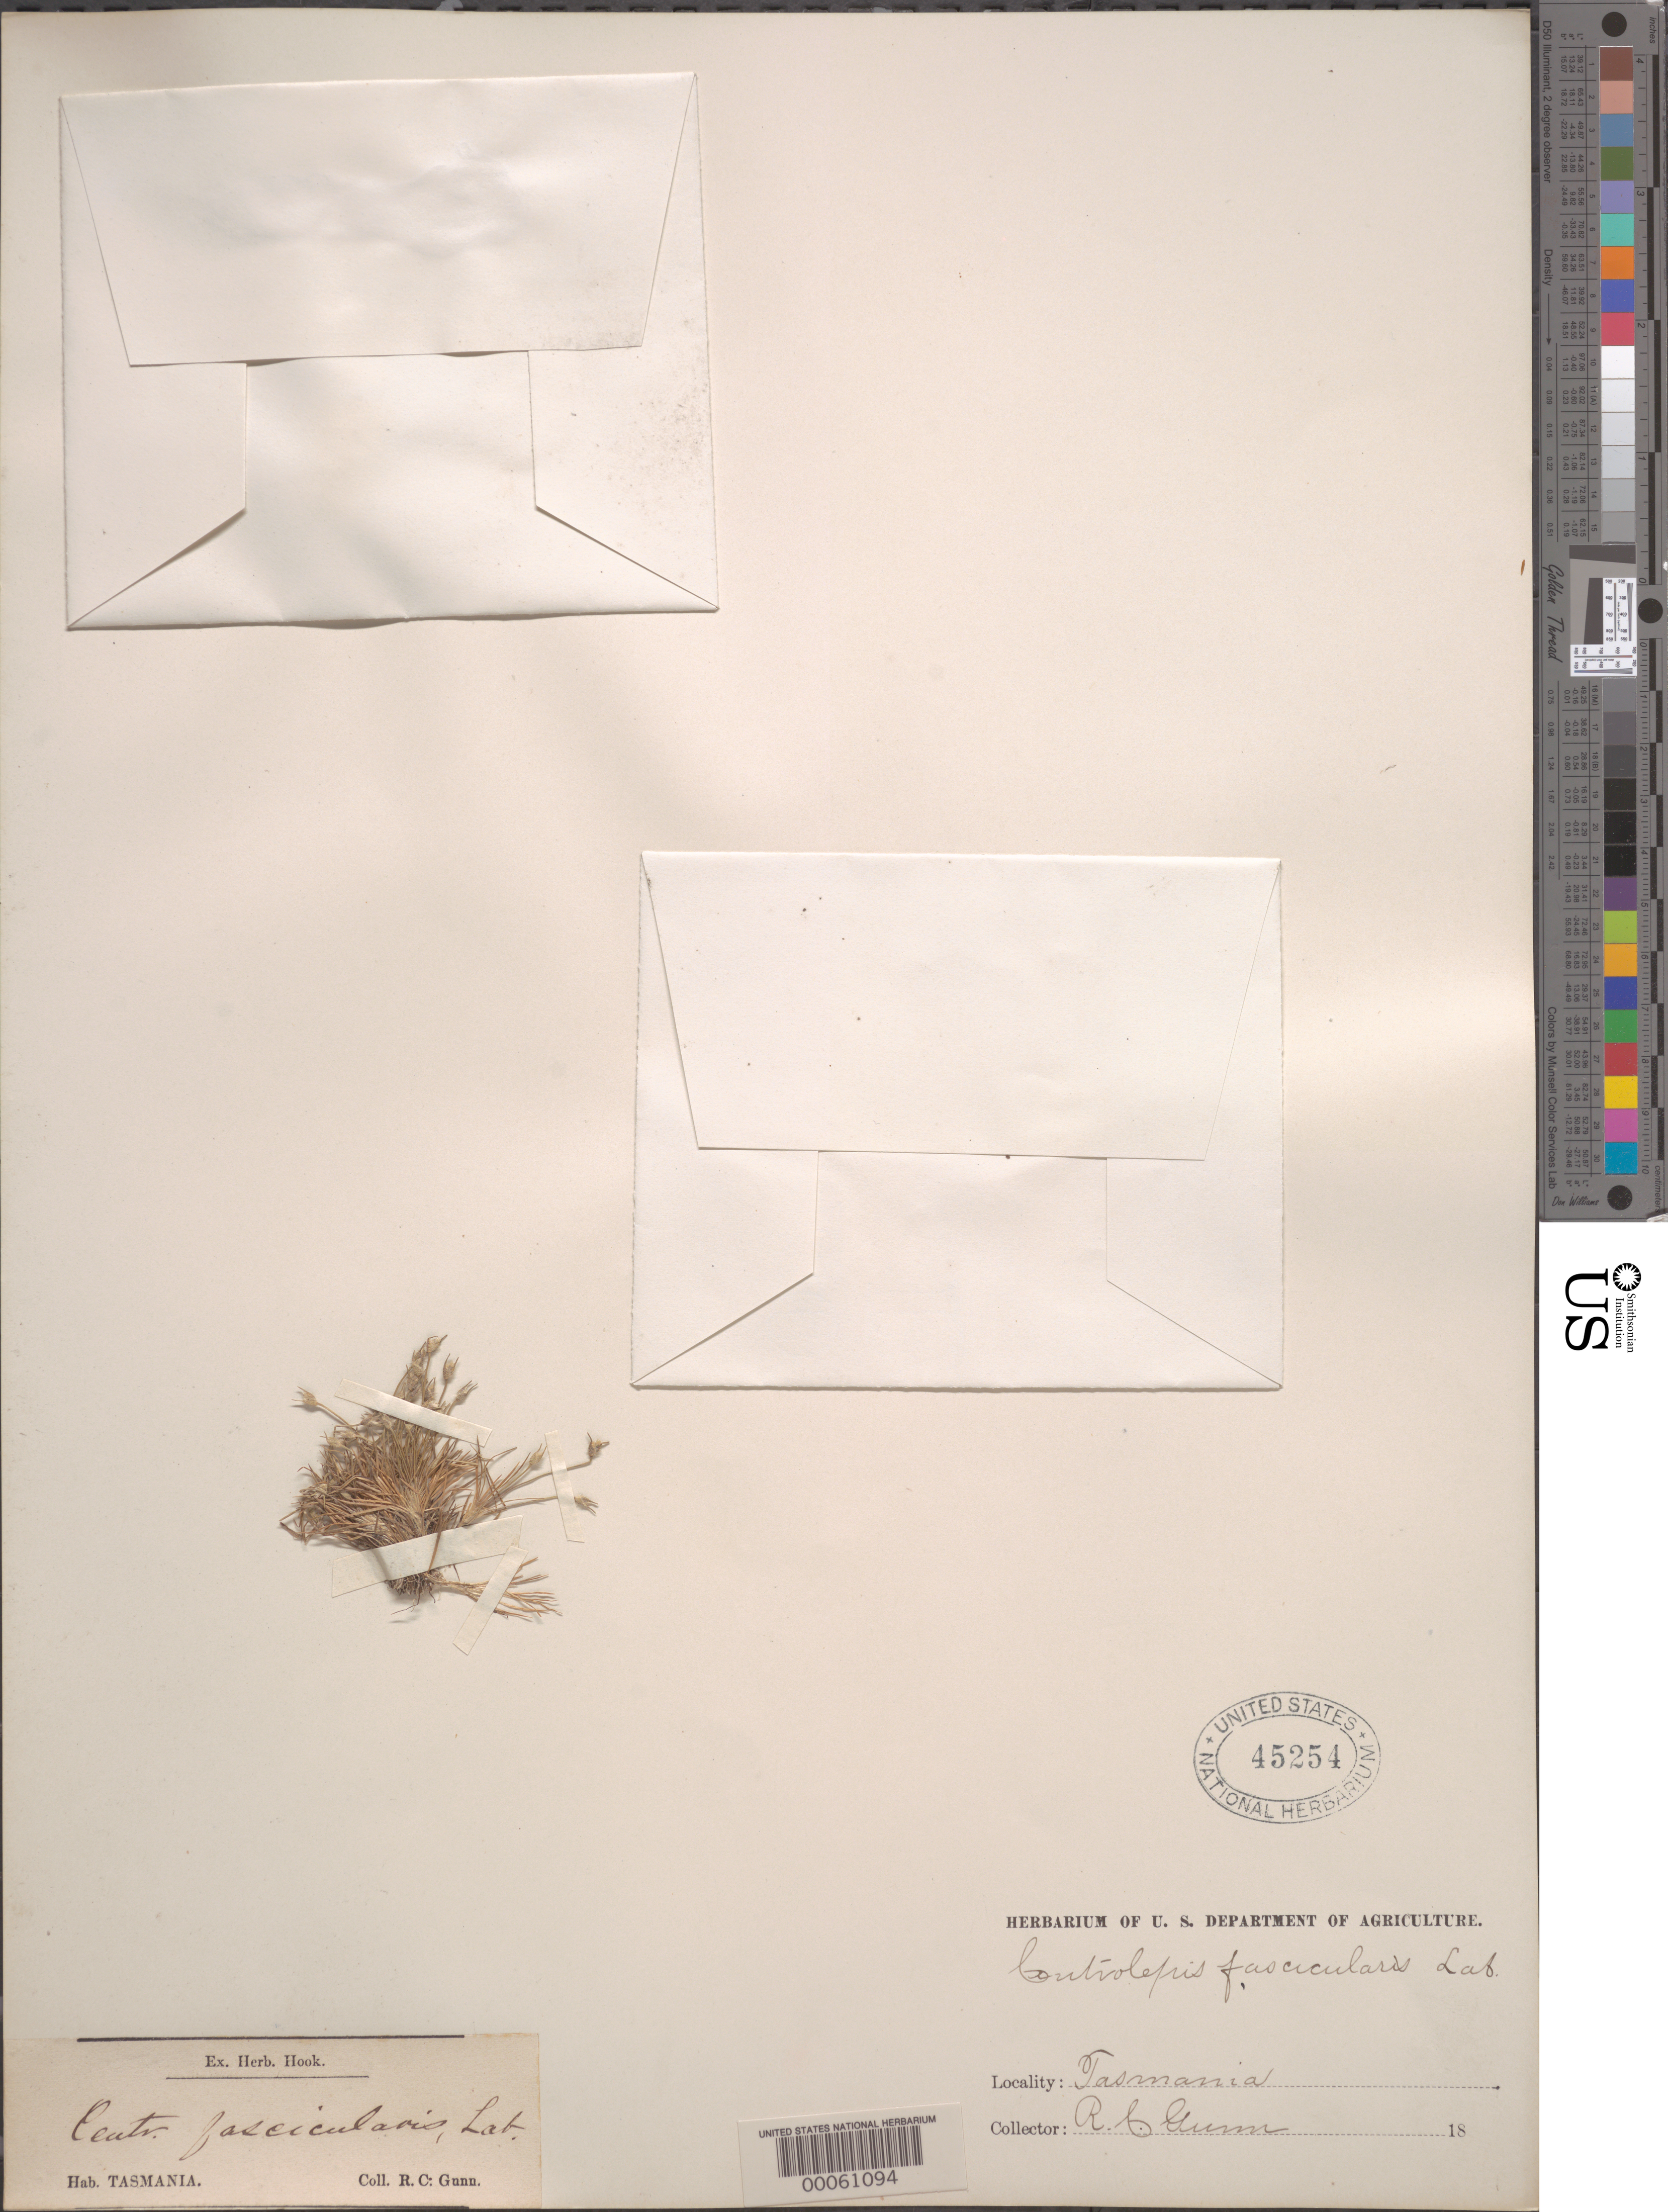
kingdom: Plantae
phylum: Tracheophyta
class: Liliopsida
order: Poales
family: Restionaceae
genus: Centrolepis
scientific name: Centrolepis fascicularis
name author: Labill.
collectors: R. Gunn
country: Australia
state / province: Tasmania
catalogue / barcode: US 45254